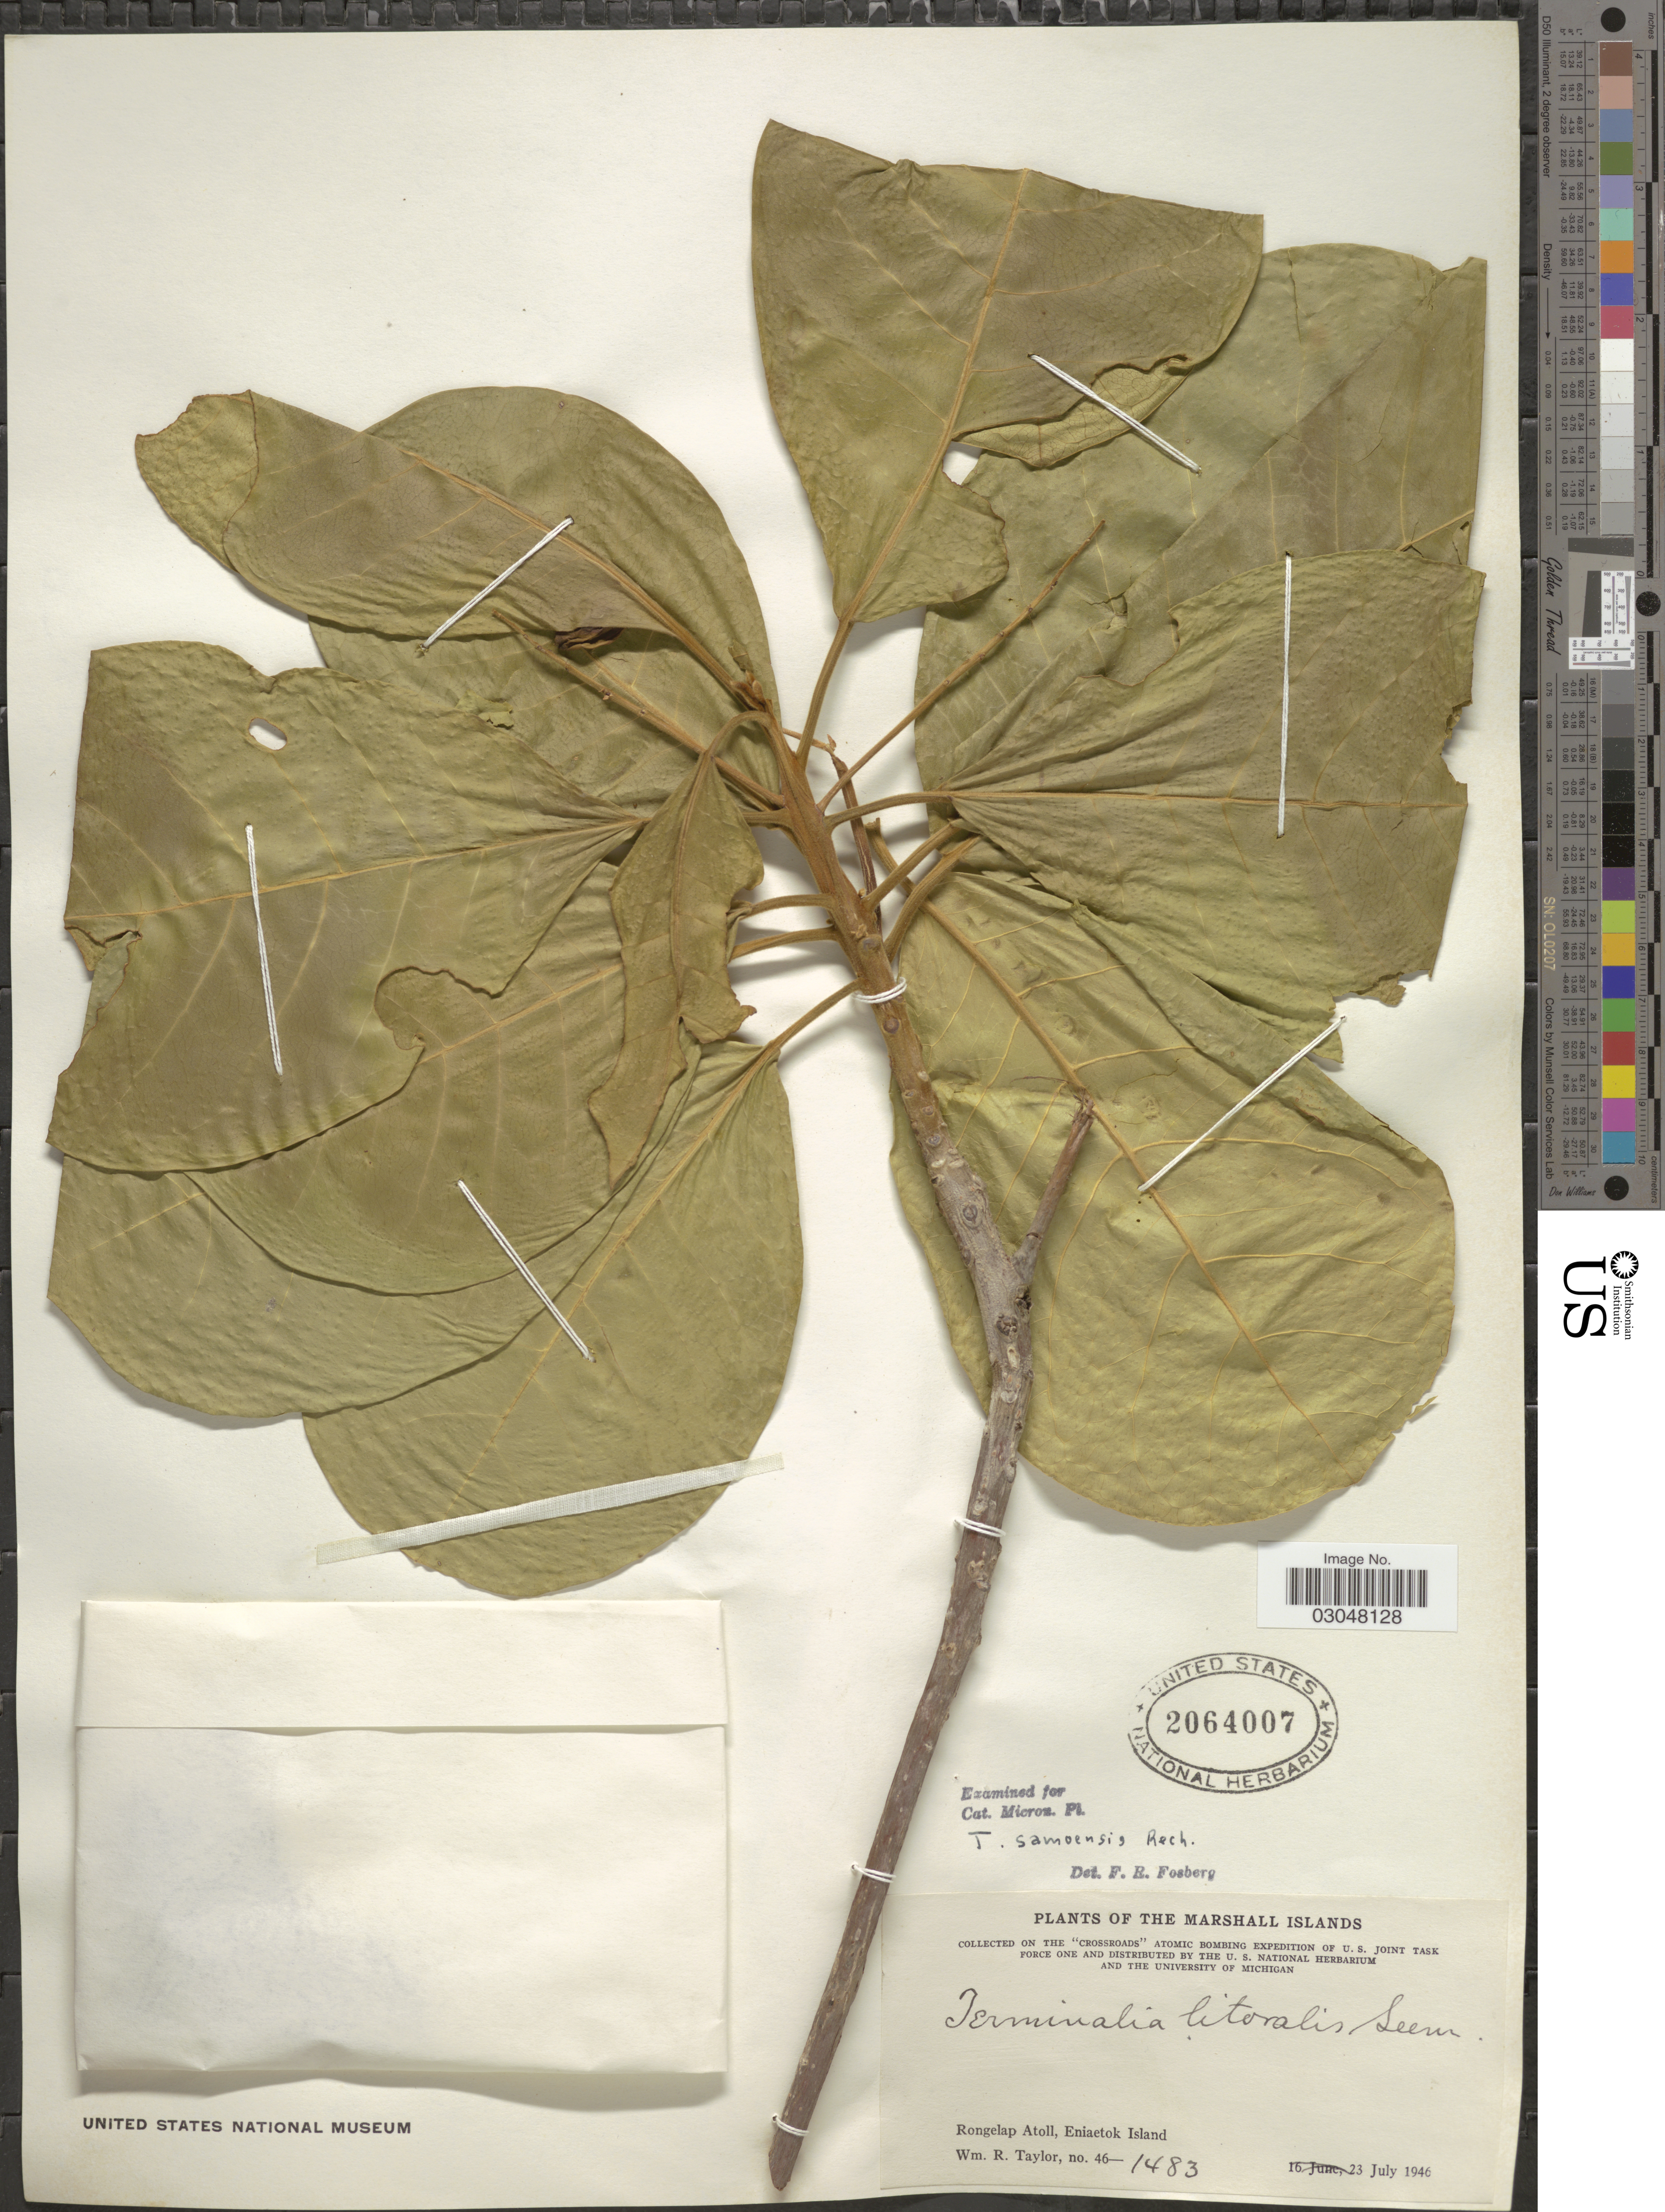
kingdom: Plantae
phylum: Tracheophyta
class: Magnoliopsida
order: Myrtales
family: Combretaceae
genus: Terminalia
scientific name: Terminalia samoensis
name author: Rech.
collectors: W. R. Taylor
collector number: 46-1483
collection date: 1946-07-23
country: Marshall Islands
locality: Rongelap Atoll, Eniaetok Island.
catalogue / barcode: US 2064007